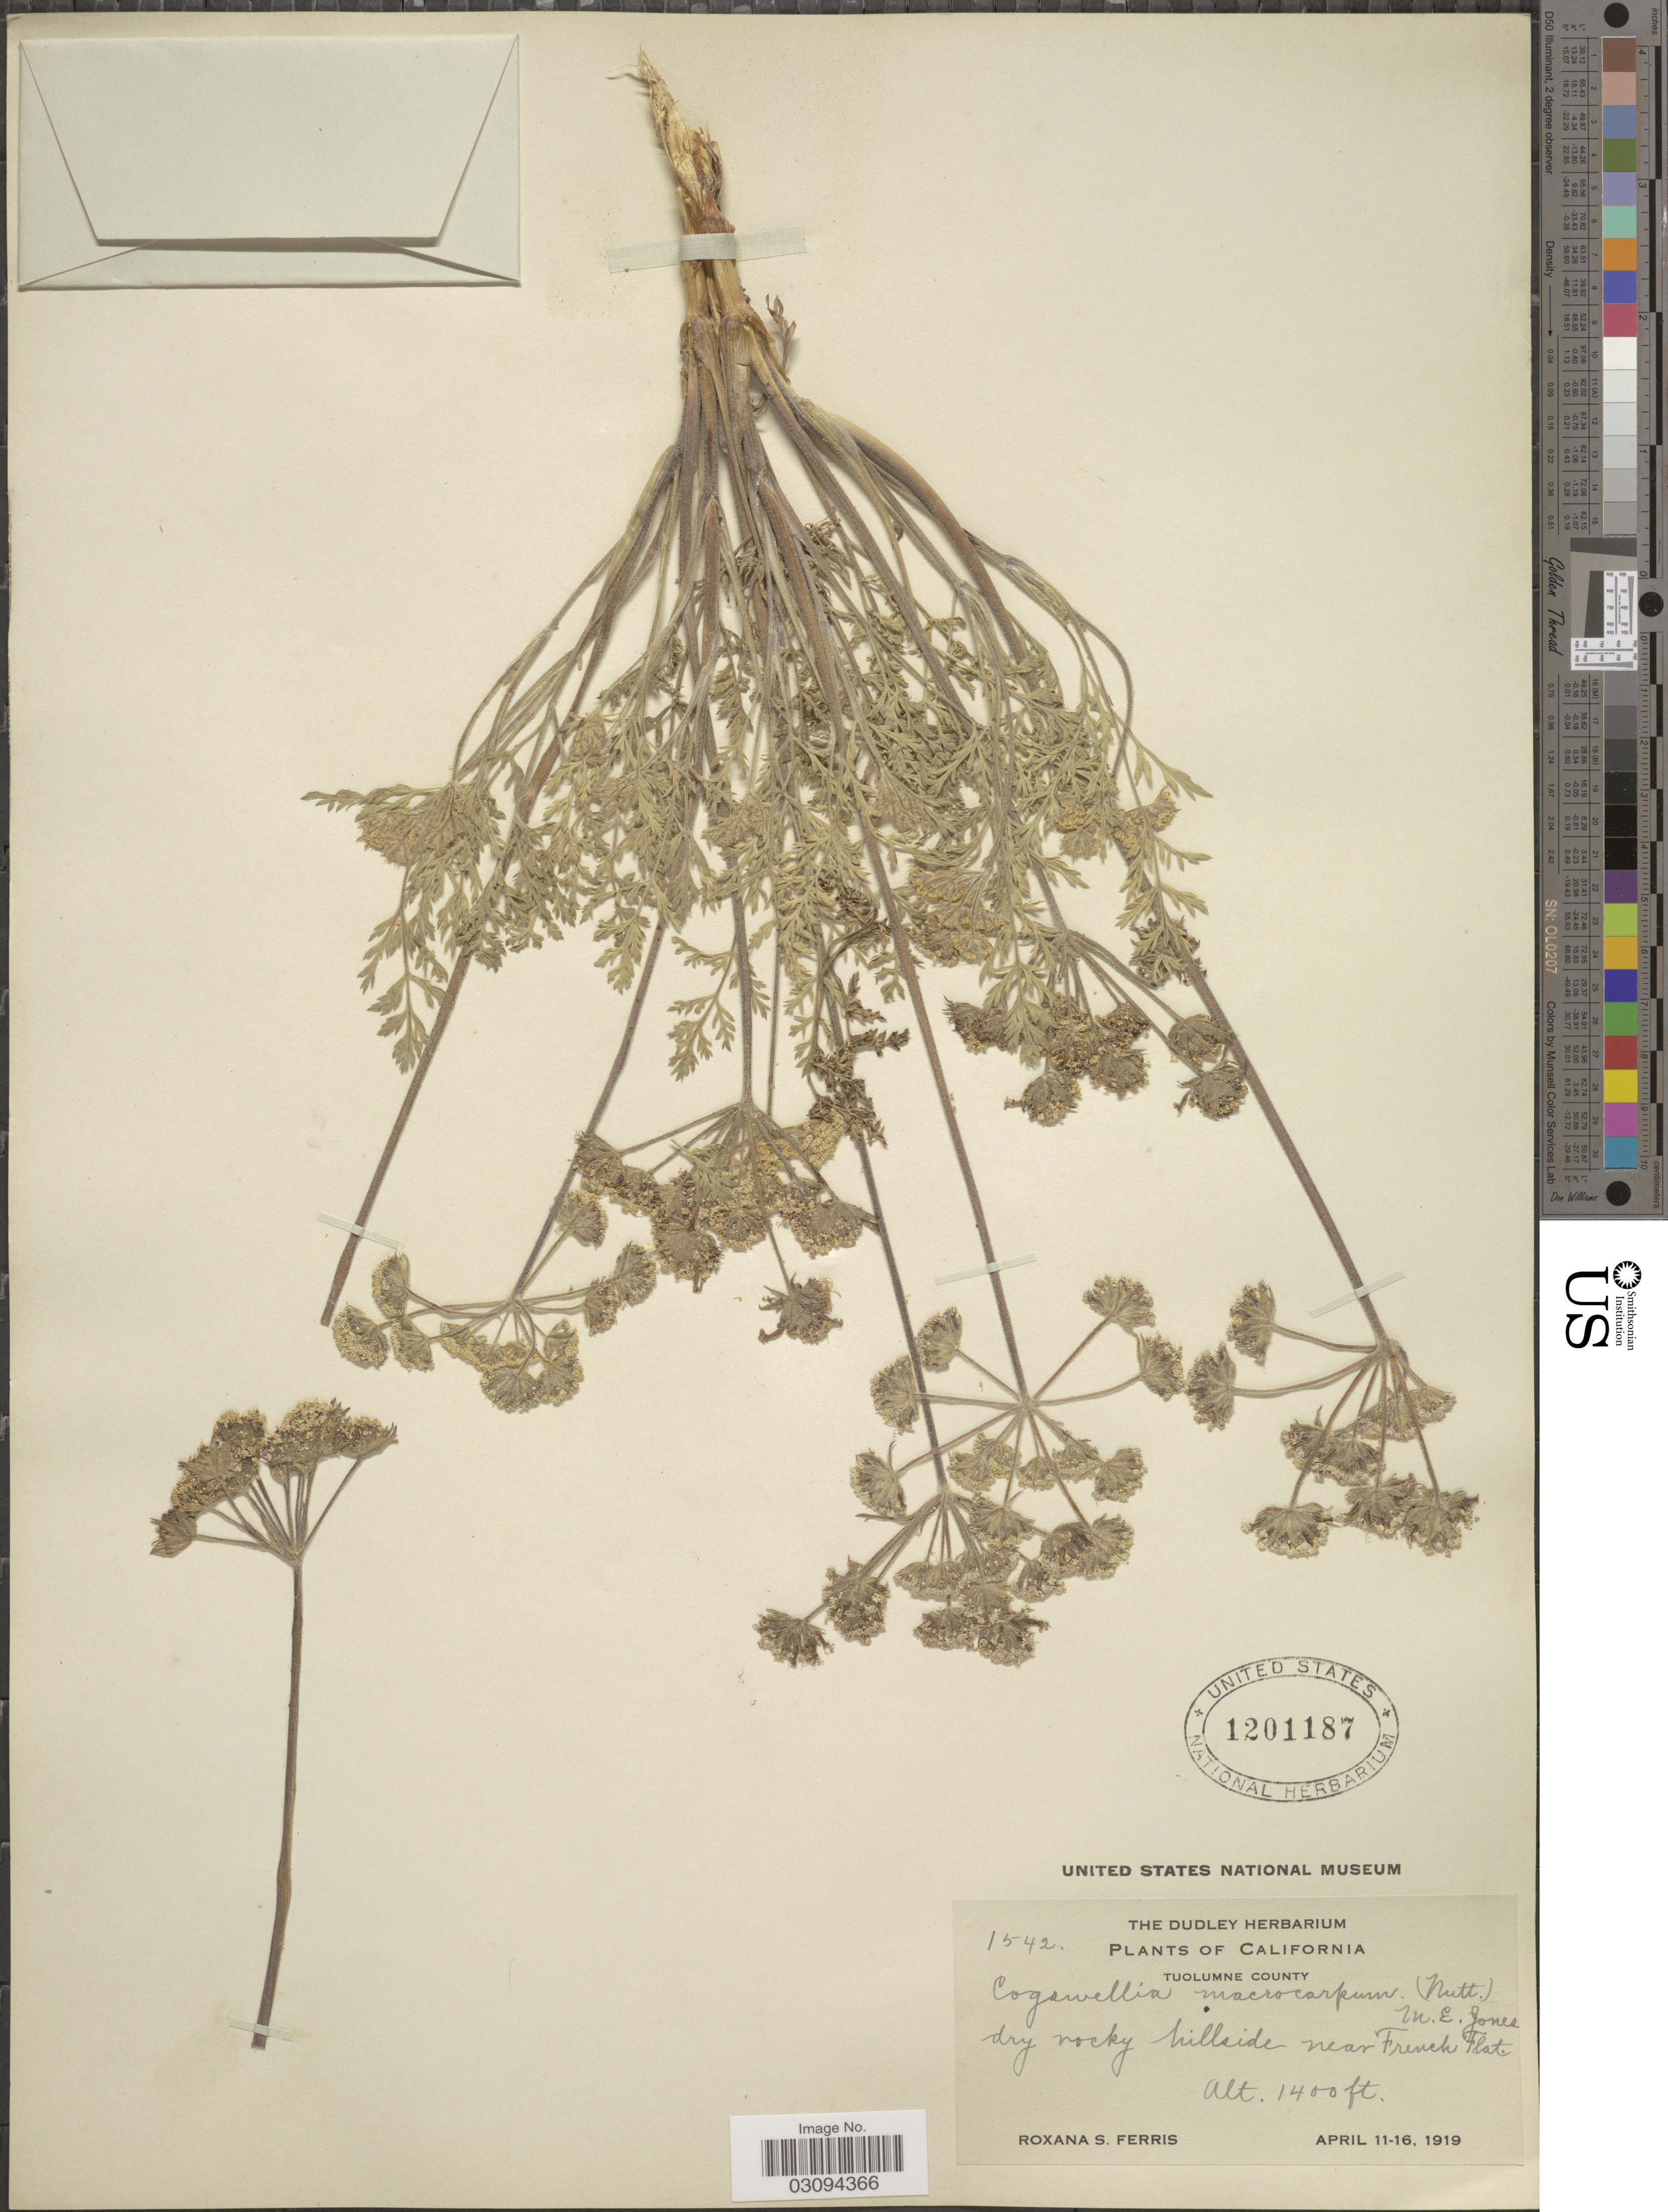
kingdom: Plantae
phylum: Tracheophyta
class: Magnoliopsida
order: Apiales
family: Apiaceae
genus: Lomatium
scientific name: Lomatium macrocarpum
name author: (Hook. et al.) J.M. Coult. & Rose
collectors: R. S. Ferris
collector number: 1542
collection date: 1919-04-11/1919-04-16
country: United States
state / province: California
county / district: Tuolumne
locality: Tuolumne County. Dry rocky hillside near French Flat.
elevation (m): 427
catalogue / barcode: US 1201187